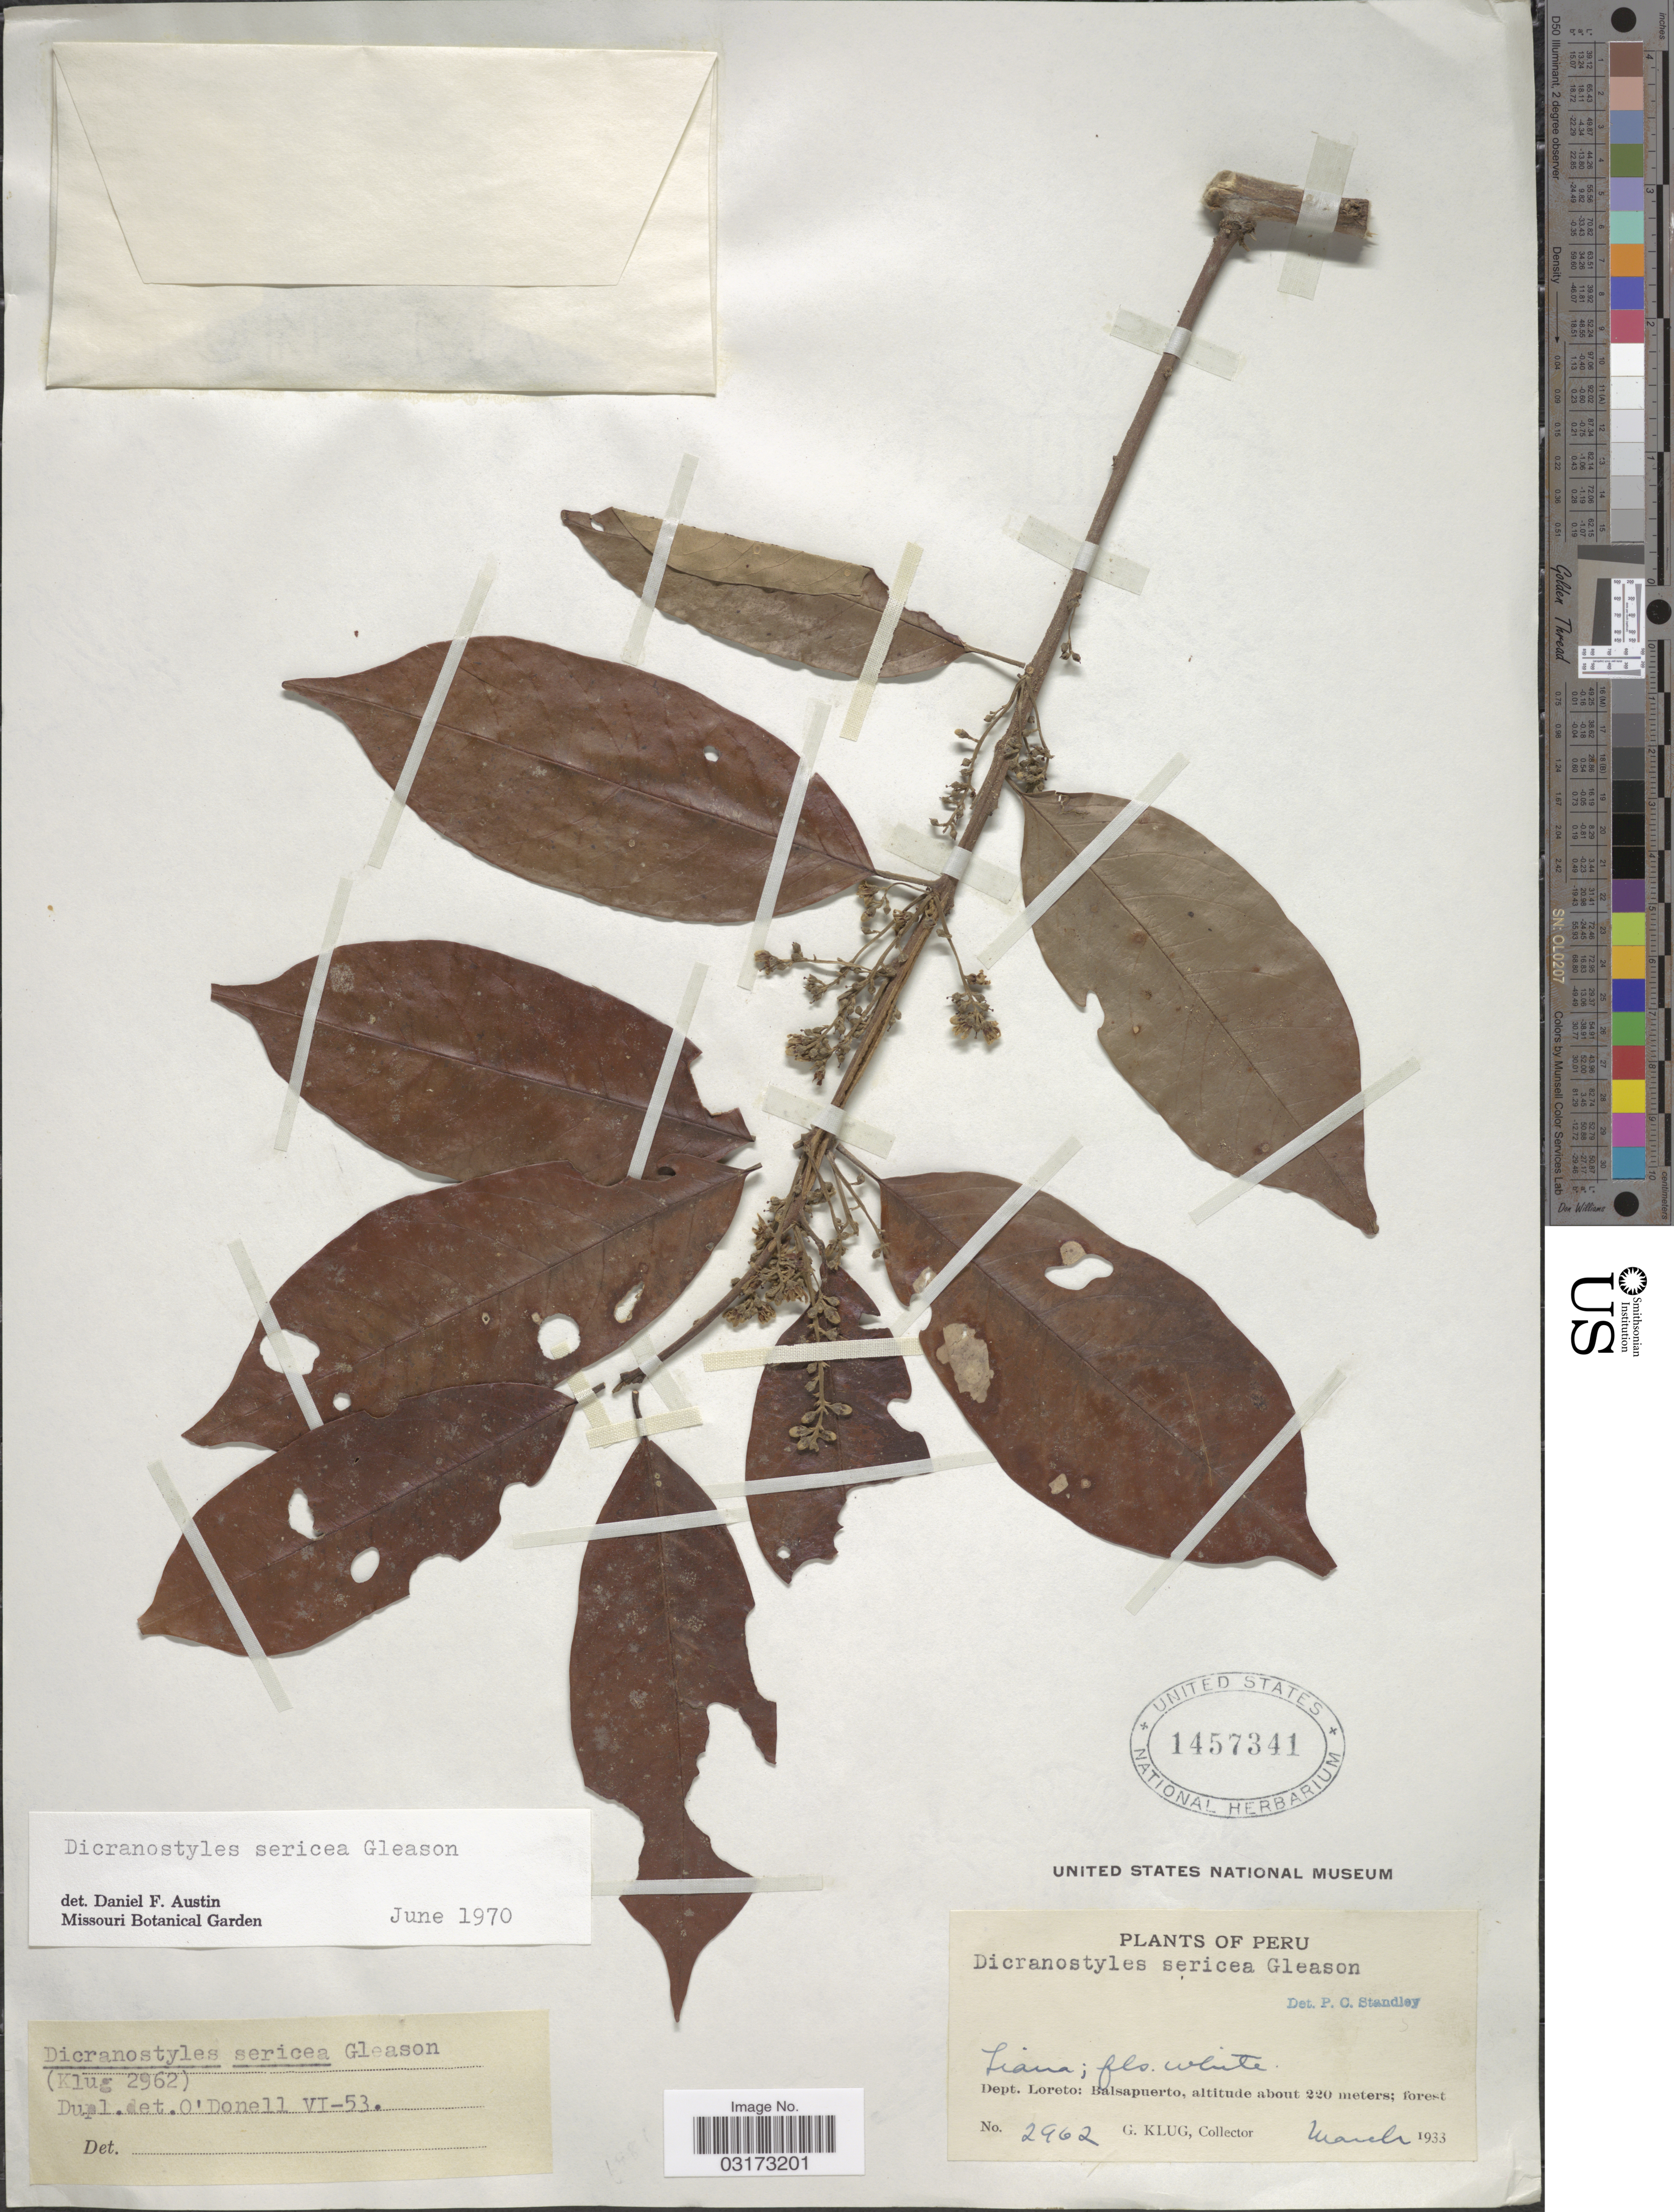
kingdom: Plantae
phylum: Tracheophyta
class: Magnoliopsida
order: Solanales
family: Convolvulaceae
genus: Dicranostyles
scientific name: Dicranostyles sericea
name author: Gleason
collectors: G. Klug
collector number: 2962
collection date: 1933-03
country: Peru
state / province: Loreto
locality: Dept. Loreto: Balsapuerto.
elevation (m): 220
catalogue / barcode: US 1457341